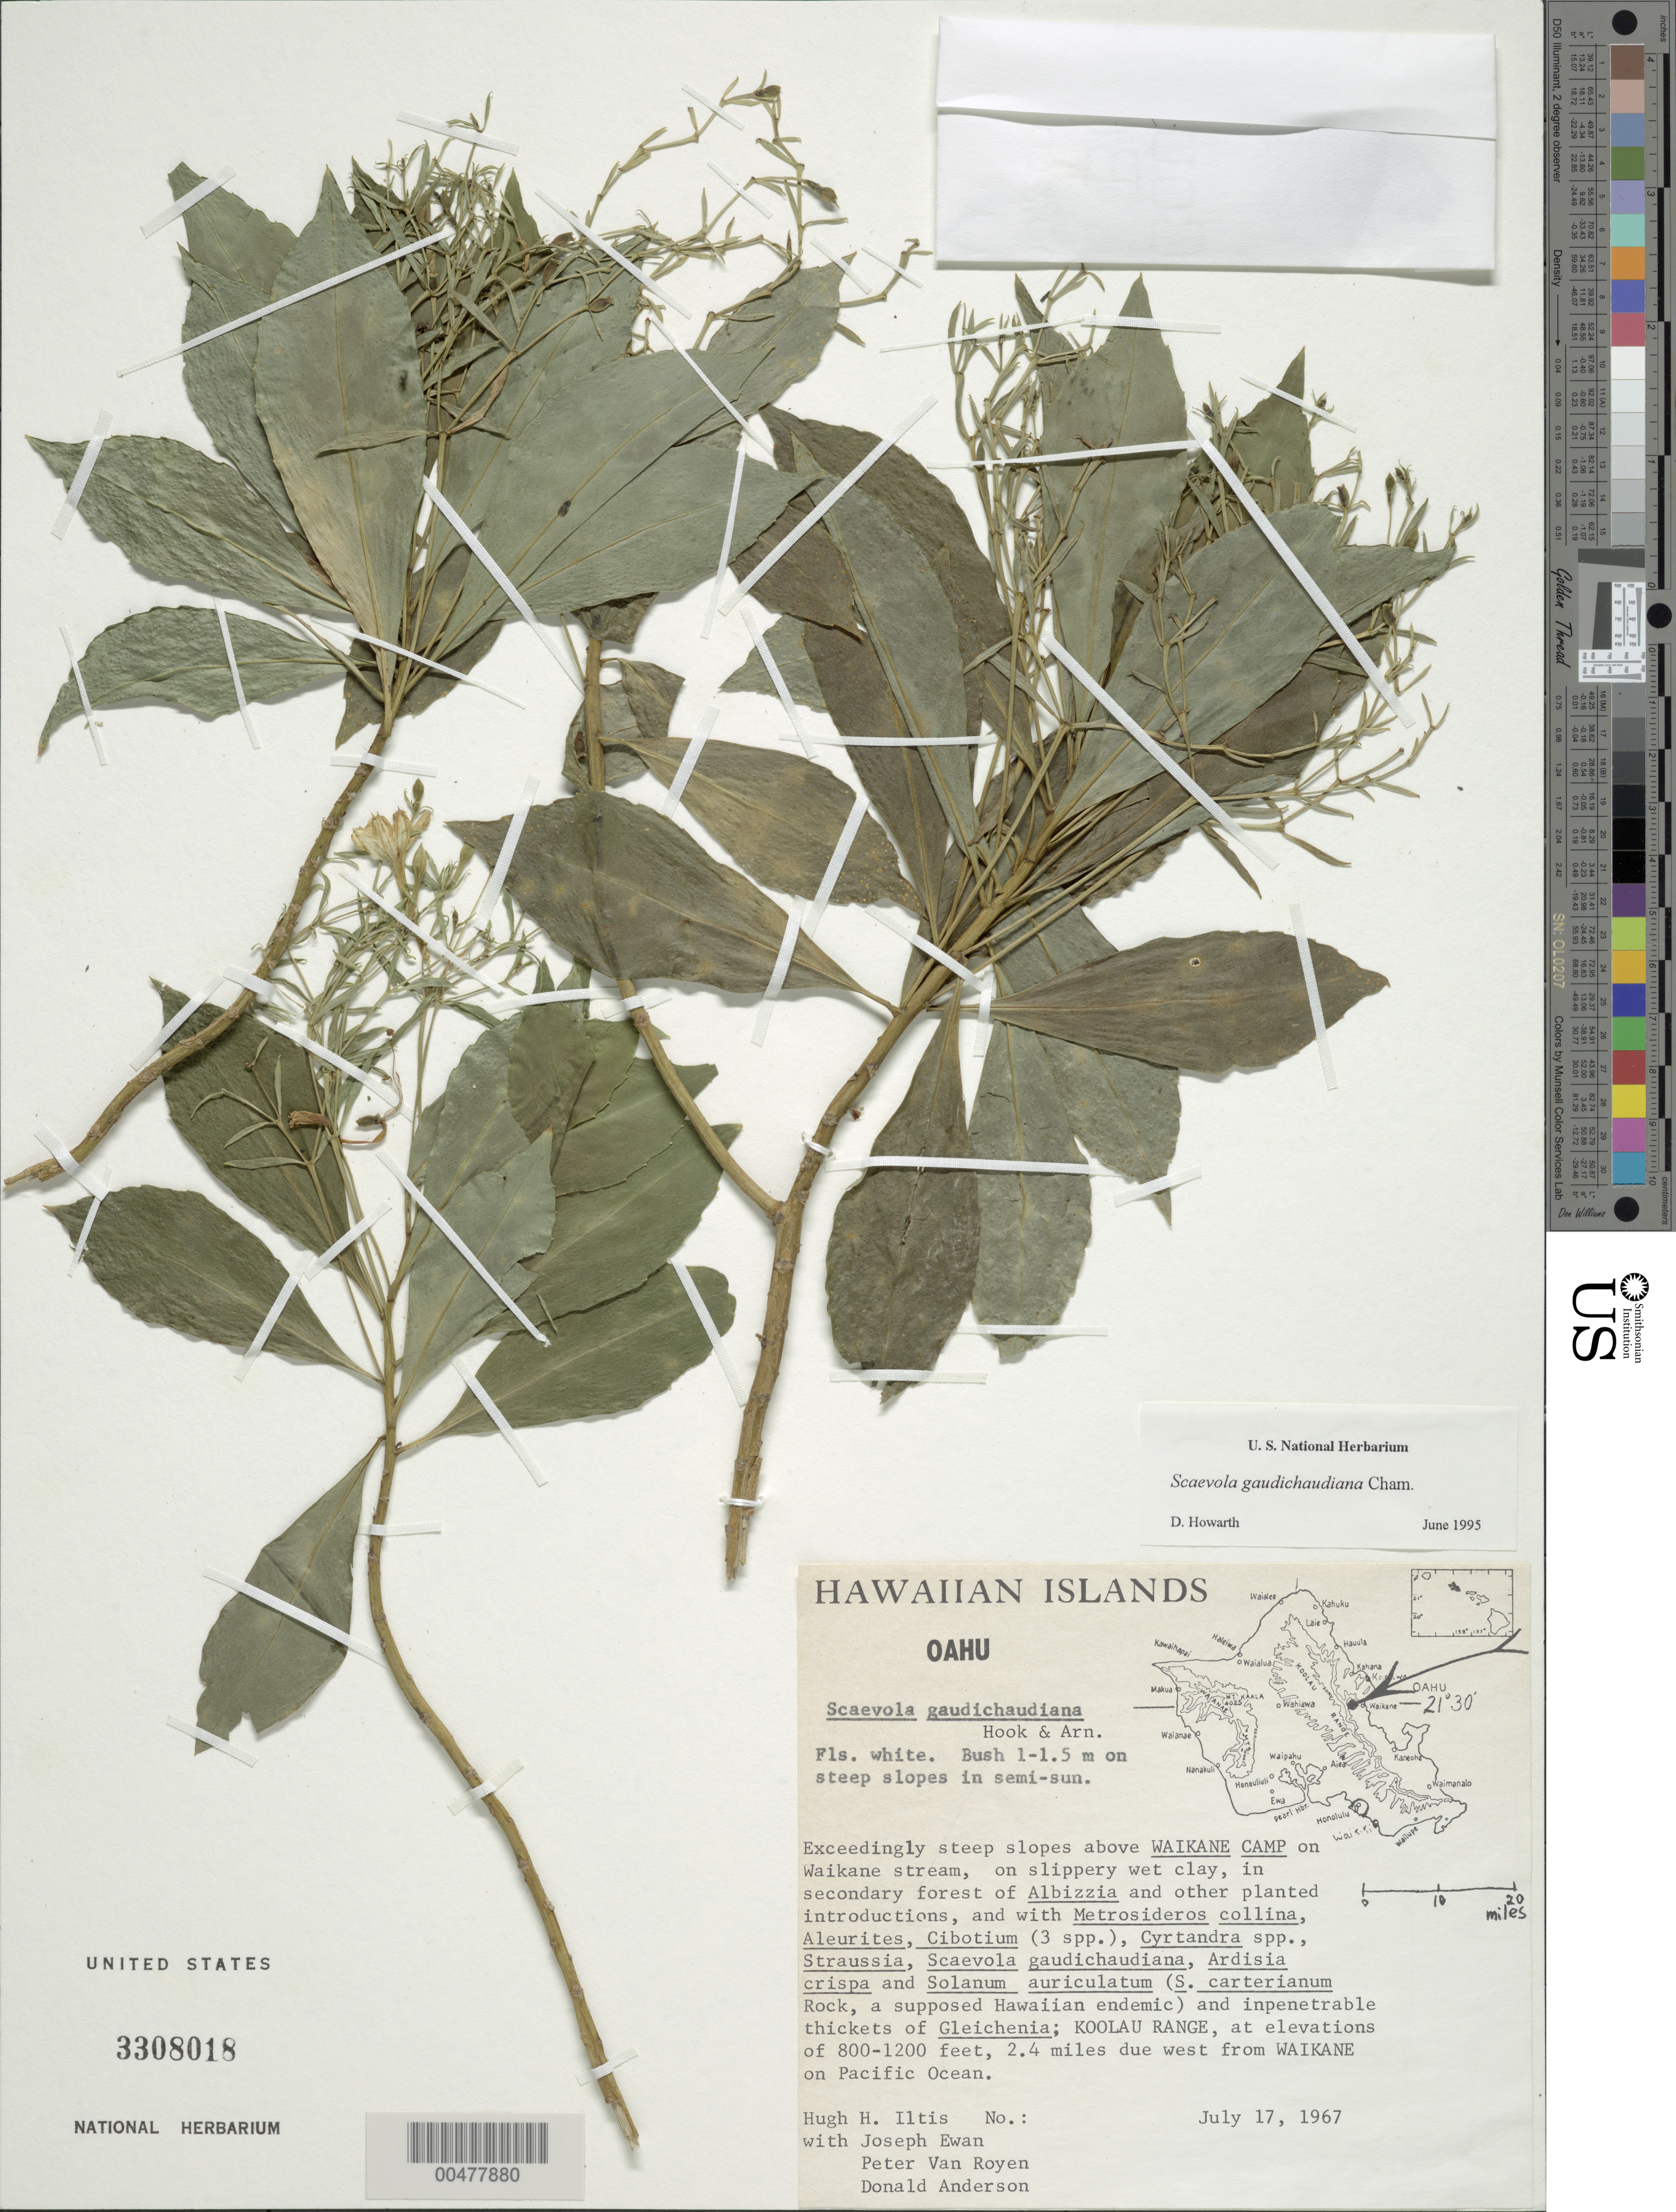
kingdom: Plantae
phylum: Tracheophyta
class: Magnoliopsida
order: Asterales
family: Goodeniaceae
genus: Scaevola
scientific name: Scaevola gaudichaudiana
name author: Cham.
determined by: Howarth, D.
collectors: H. H. Iltis, J. A. Ewan, P. van Royen & D. Anderson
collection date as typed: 17 Jul 1967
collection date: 1967-07-17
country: United States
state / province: Hawaii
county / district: Honolulu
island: Oahu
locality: Above Waikane Camp on Waikane Stream, Koolau Range, 2.4 mi due Wfrom Waikane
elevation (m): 244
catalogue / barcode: US 3308018